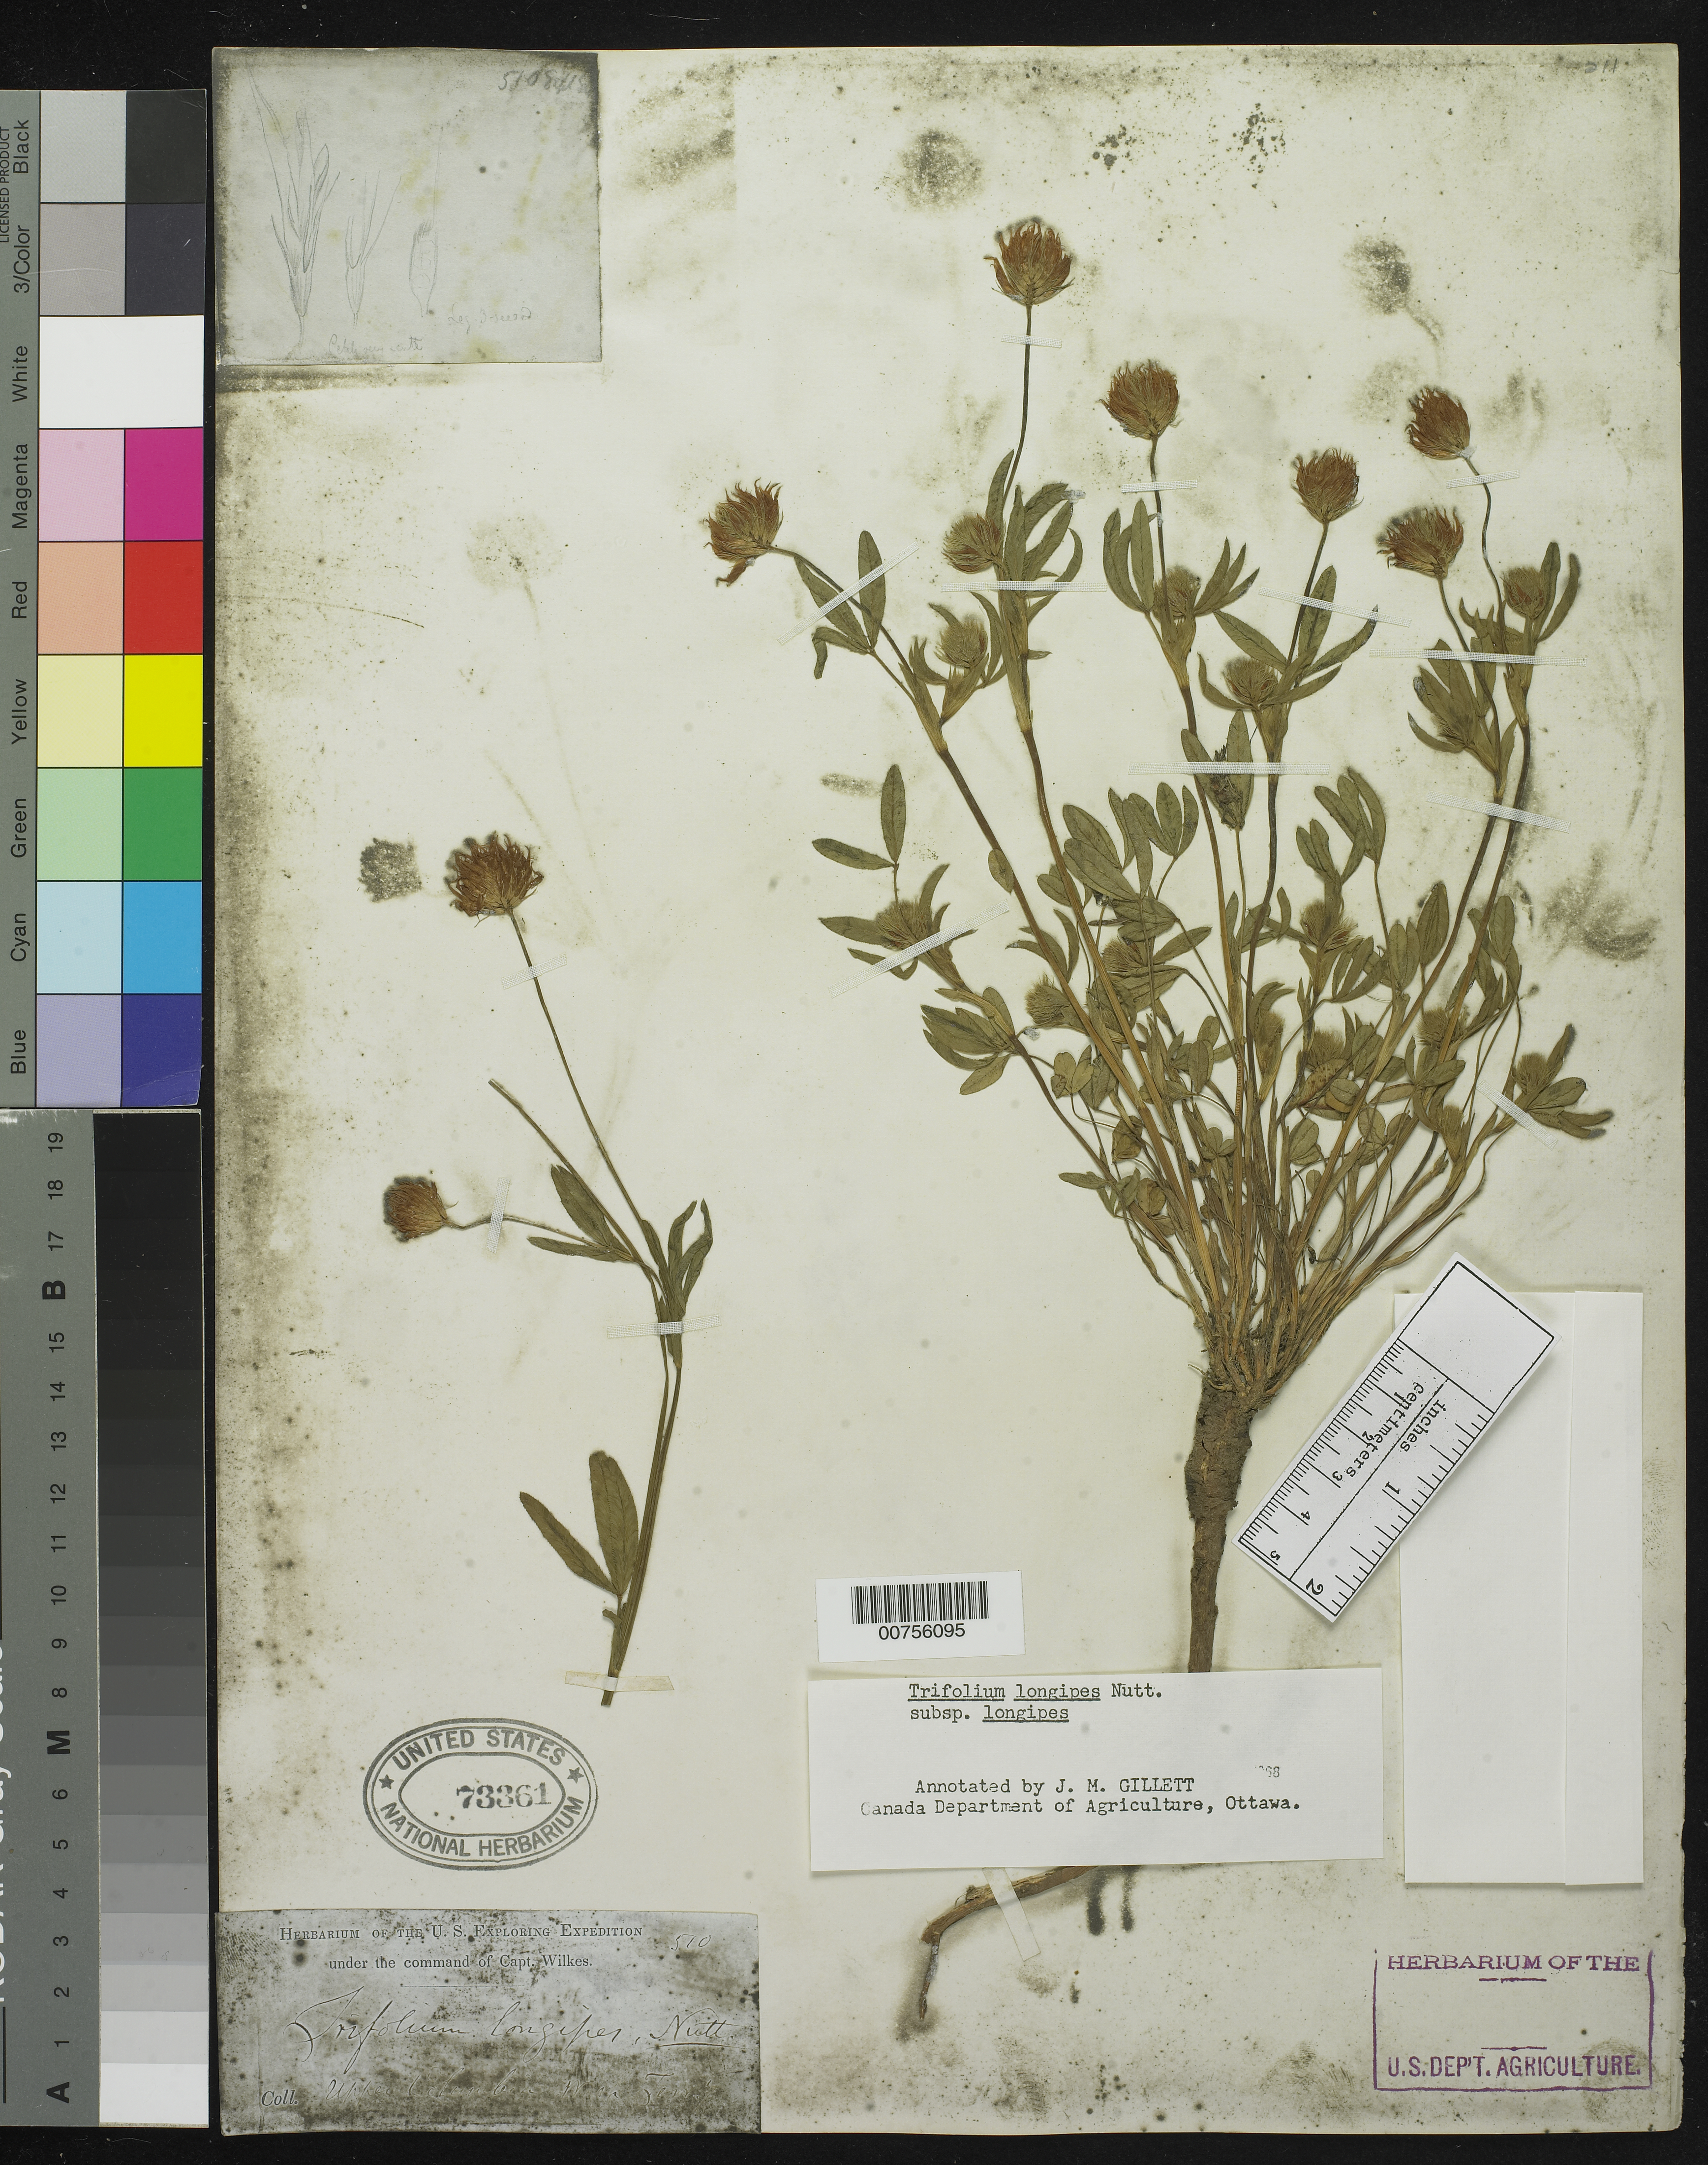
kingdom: Plantae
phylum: Tracheophyta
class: Magnoliopsida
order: Fabales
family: Fabaceae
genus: Trifolium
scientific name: Trifolium longipes subsp. longipes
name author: Nutt.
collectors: Wilkes Explor. Exped.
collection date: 1838/1842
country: United States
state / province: Washington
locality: Upper Columbia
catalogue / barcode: US 73361